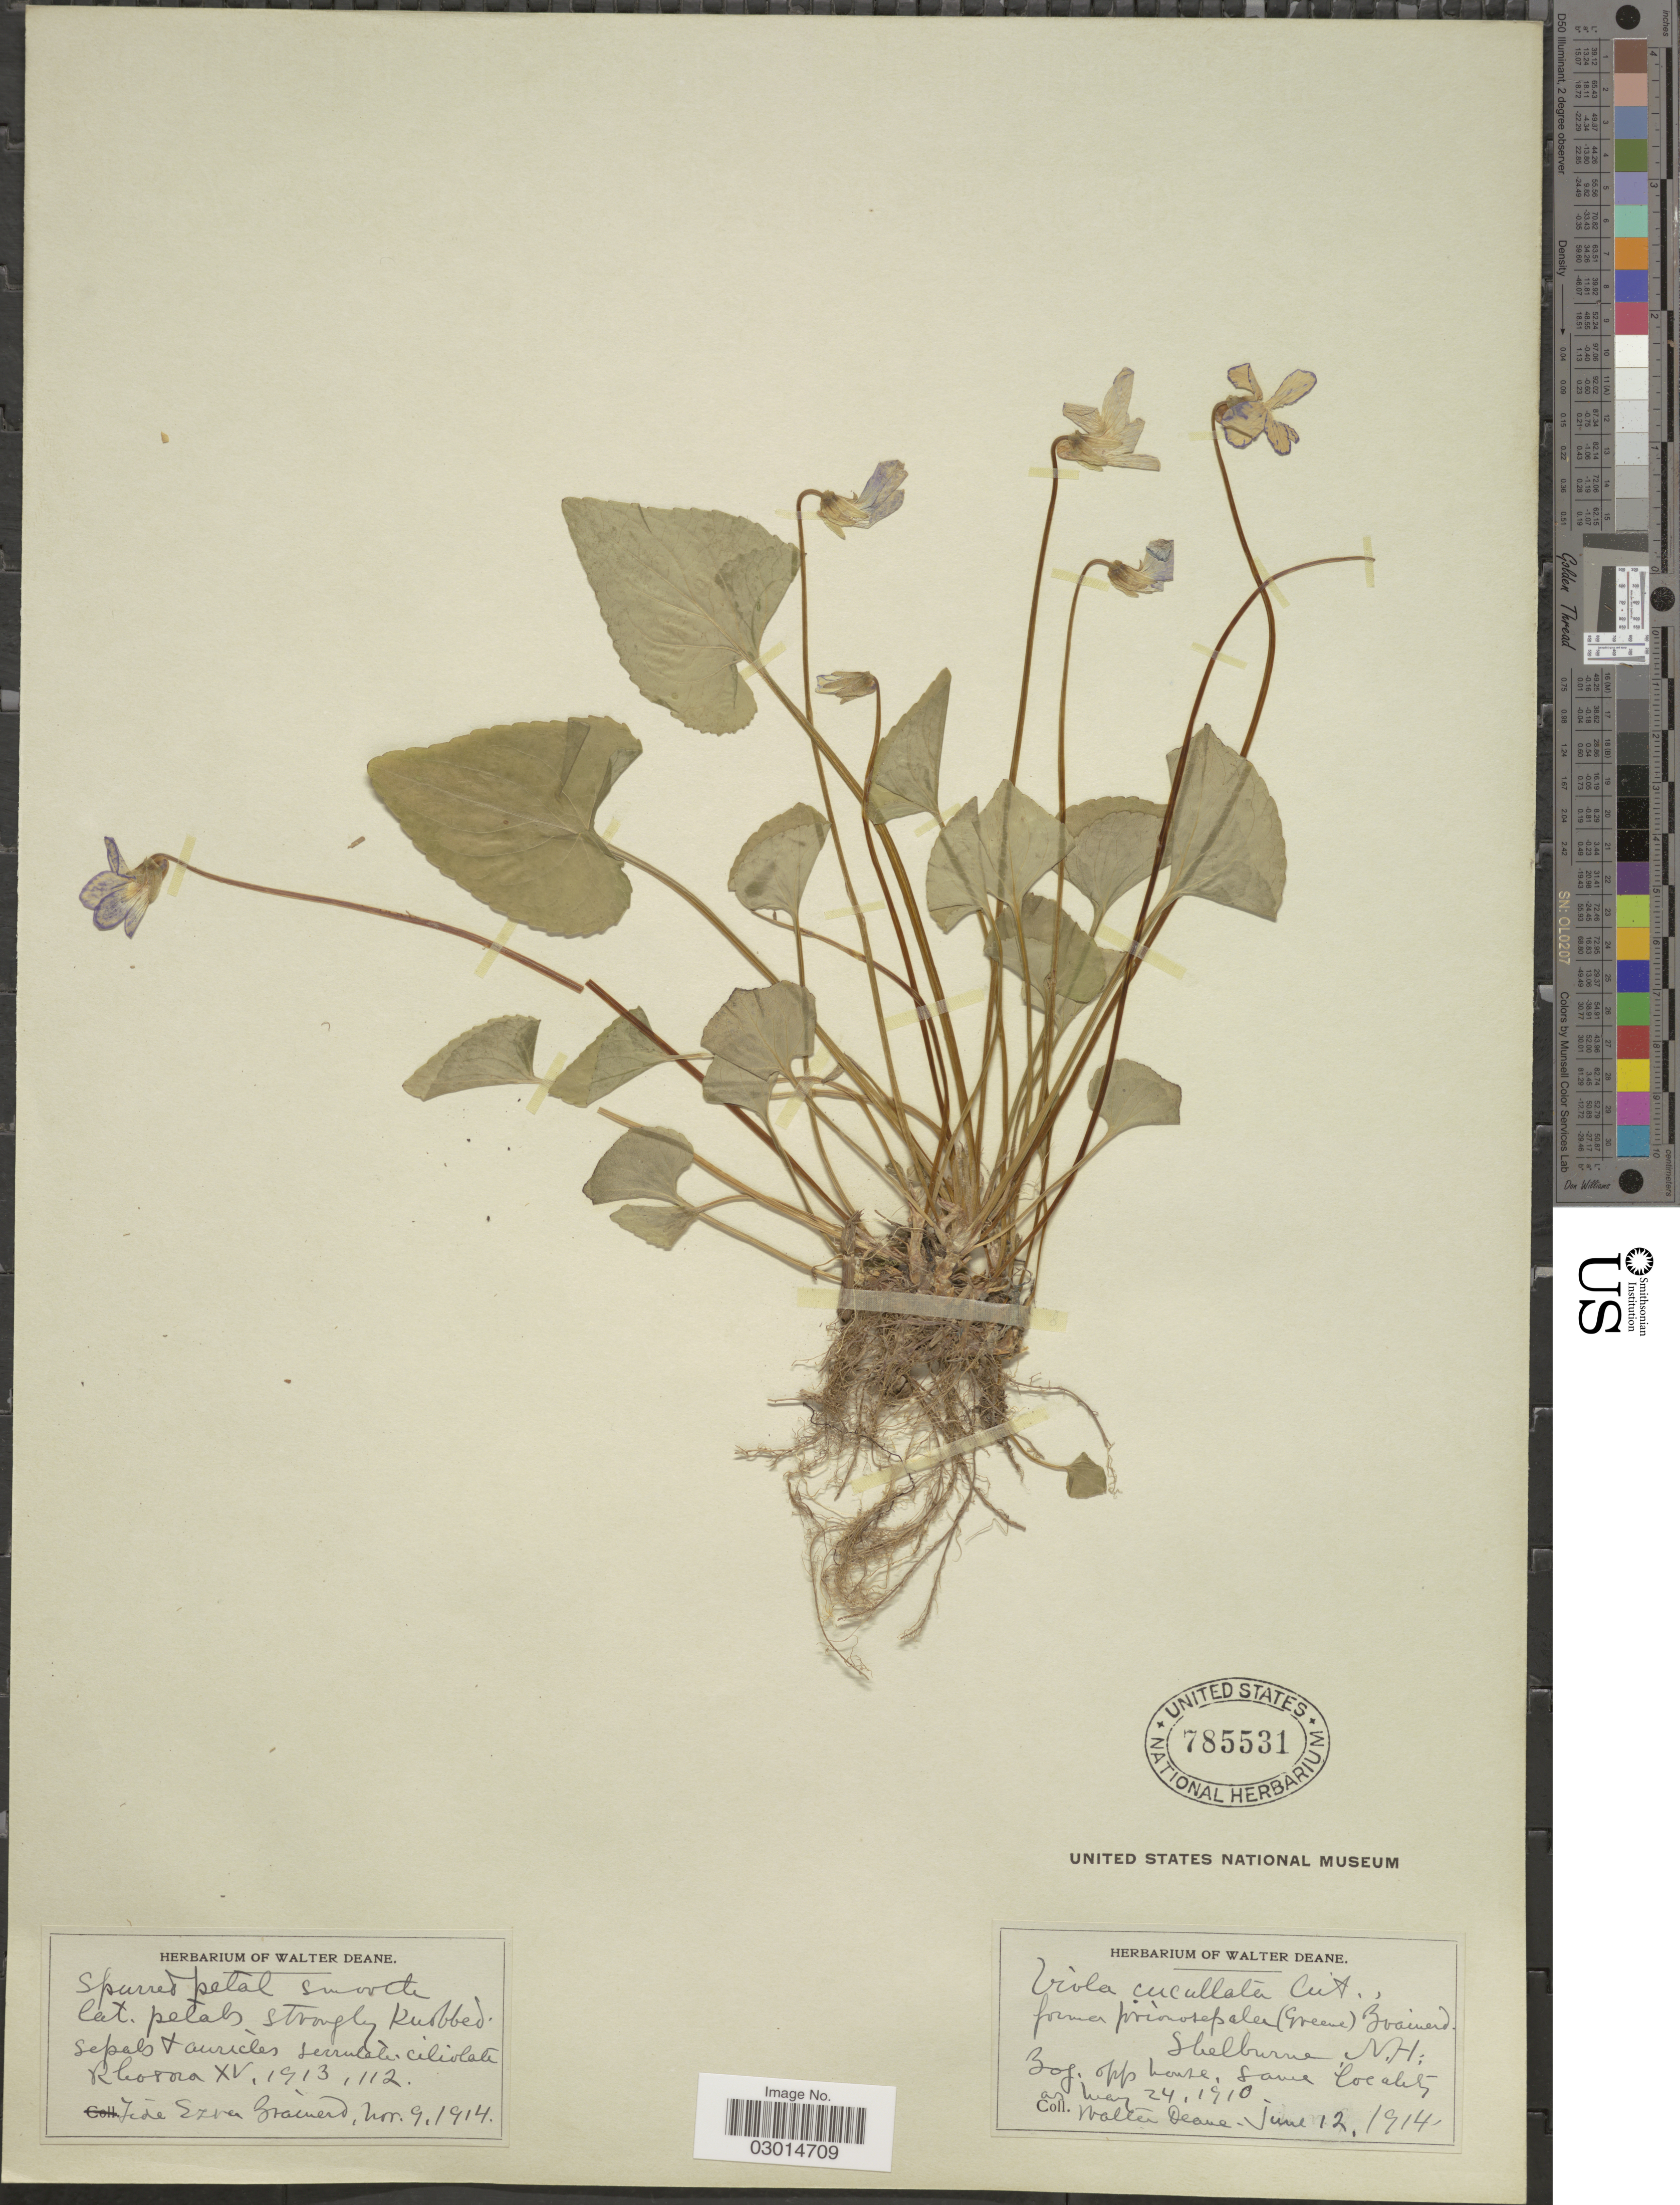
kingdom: Plantae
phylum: Tracheophyta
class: Magnoliopsida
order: Malpighiales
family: Violaceae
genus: Viola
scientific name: Viola cucullata f. prionosepala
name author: (Greene) Brainerd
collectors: W. Deane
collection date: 1914-06-12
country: United States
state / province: New Hampshire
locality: Shelburne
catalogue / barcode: US 785531